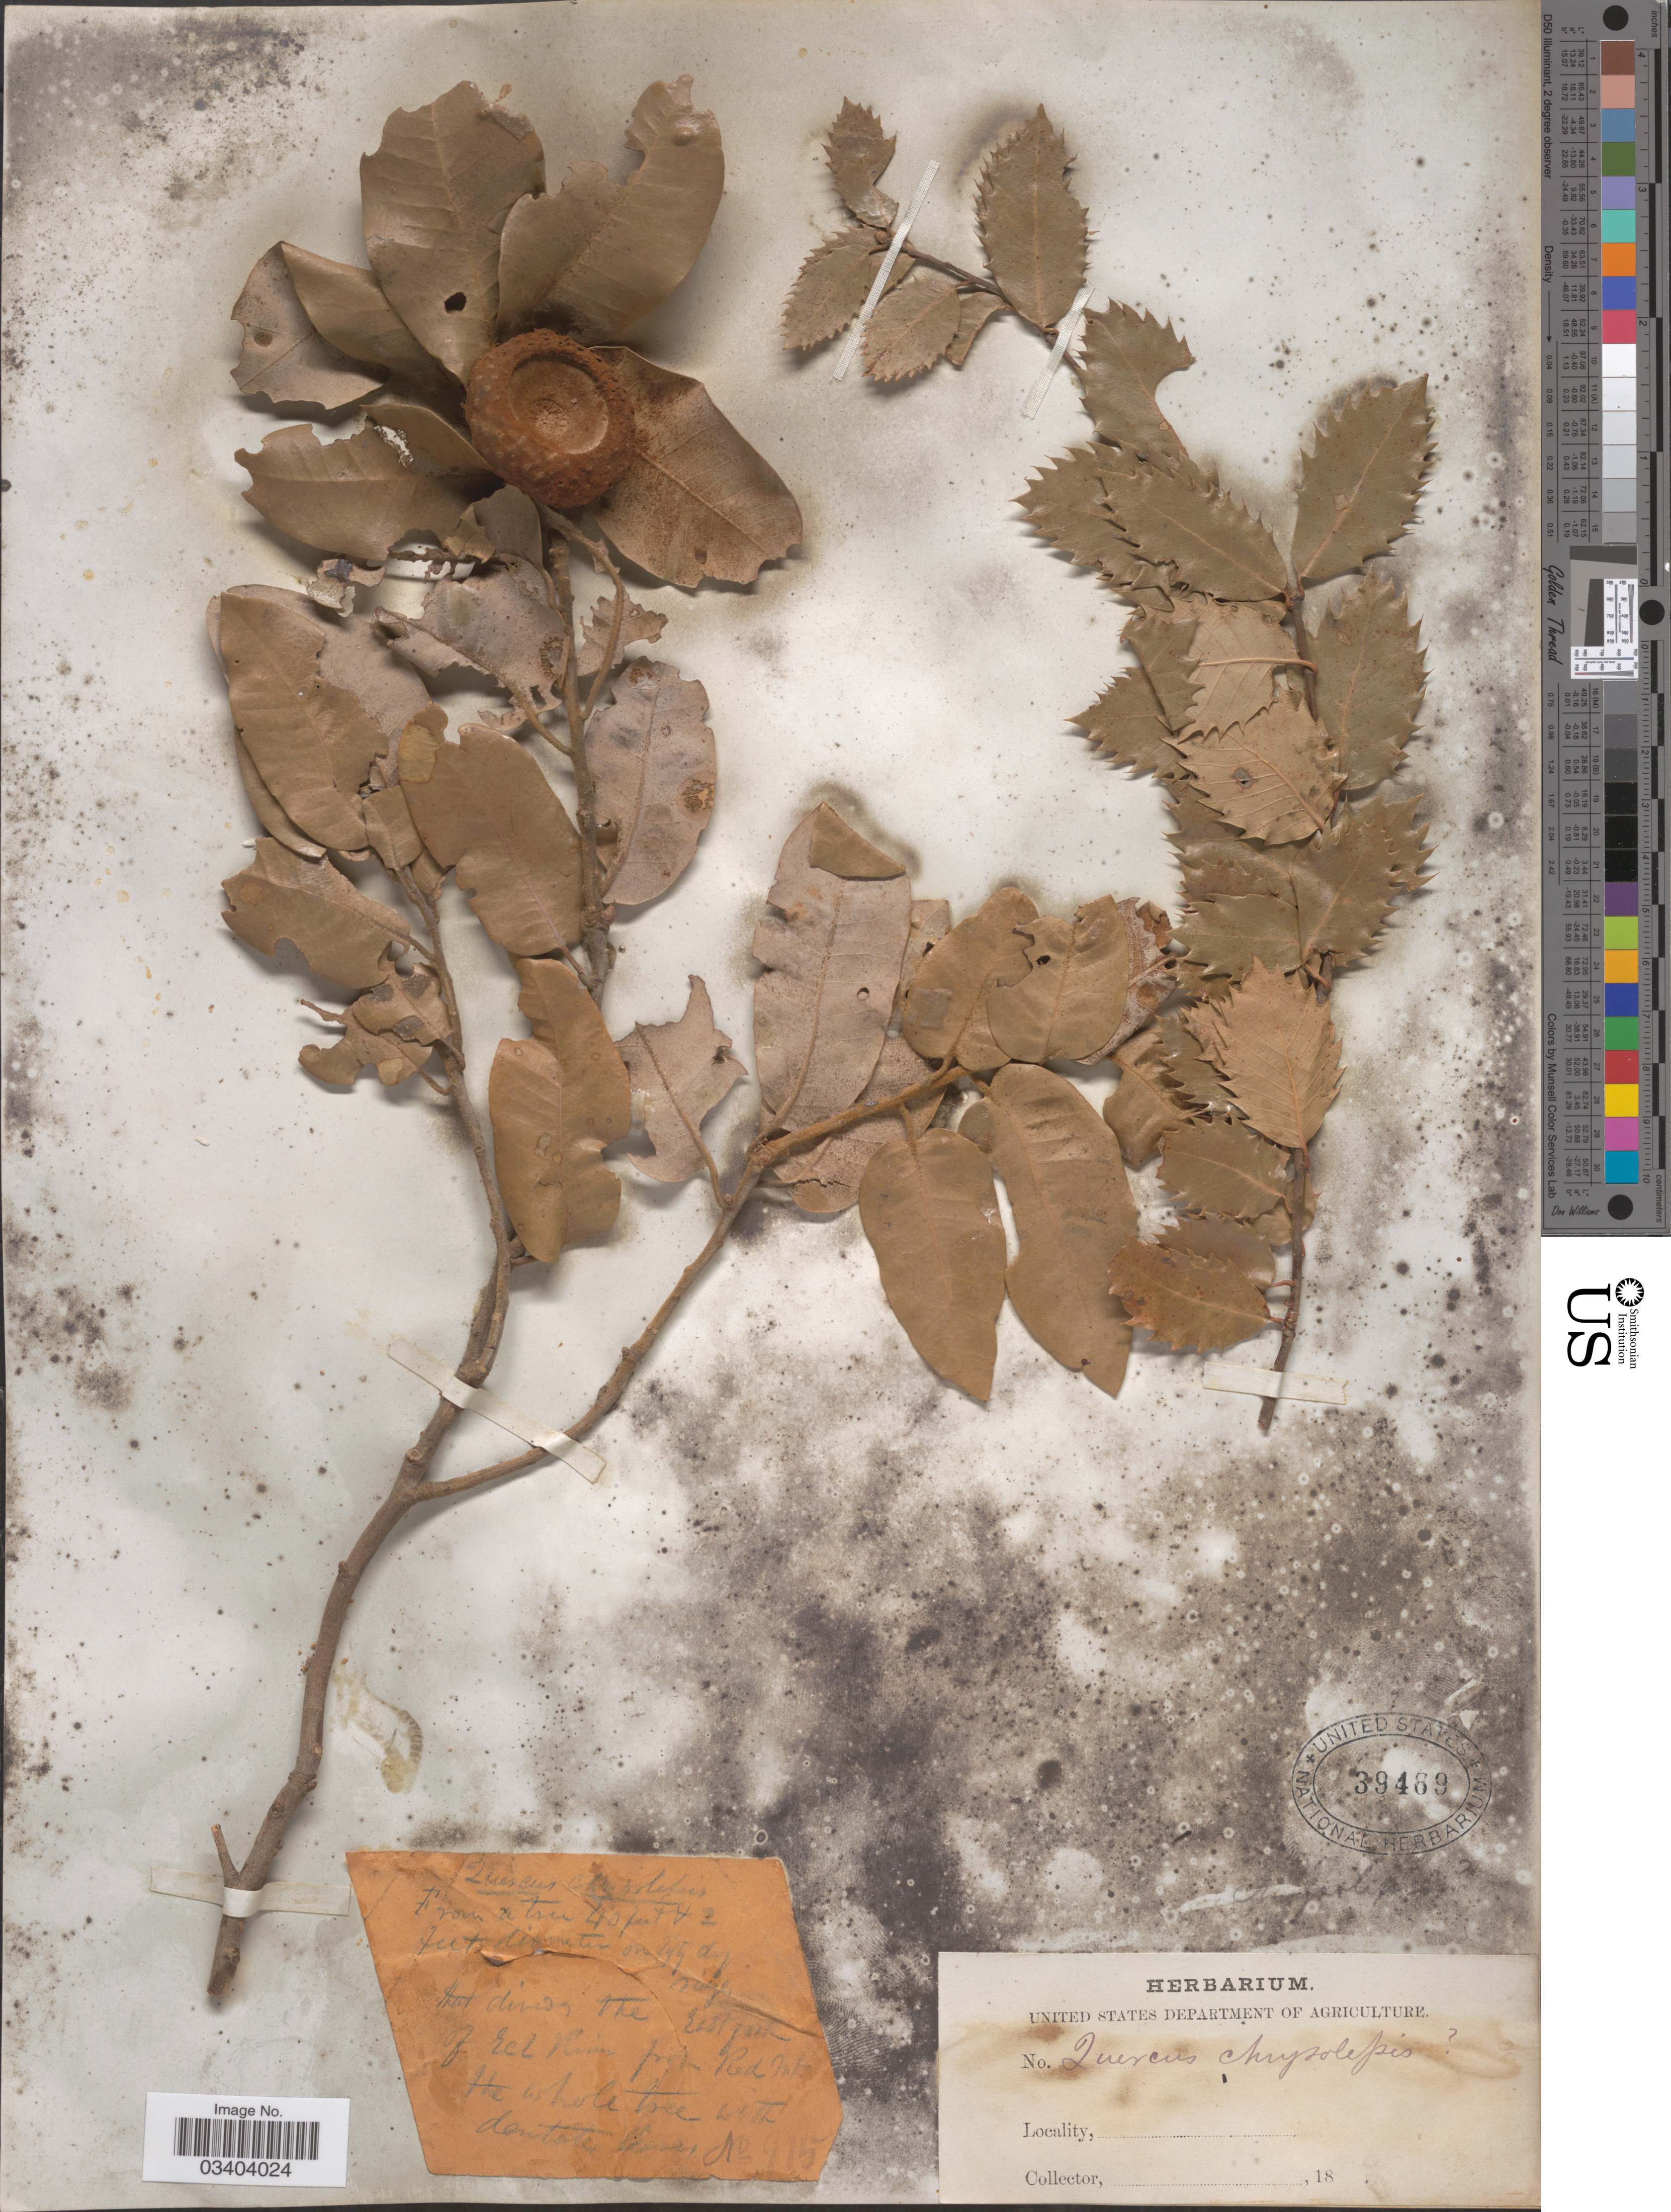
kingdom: Plantae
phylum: Tracheophyta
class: Magnoliopsida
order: Fagales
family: Fagaceae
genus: Quercus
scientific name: Quercus chrysolepis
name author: Liebm.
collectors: ex herb. U. S. Department of Agriculture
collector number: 915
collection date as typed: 18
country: United States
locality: The East part of Eel River, from Red Mt.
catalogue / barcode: US 39469